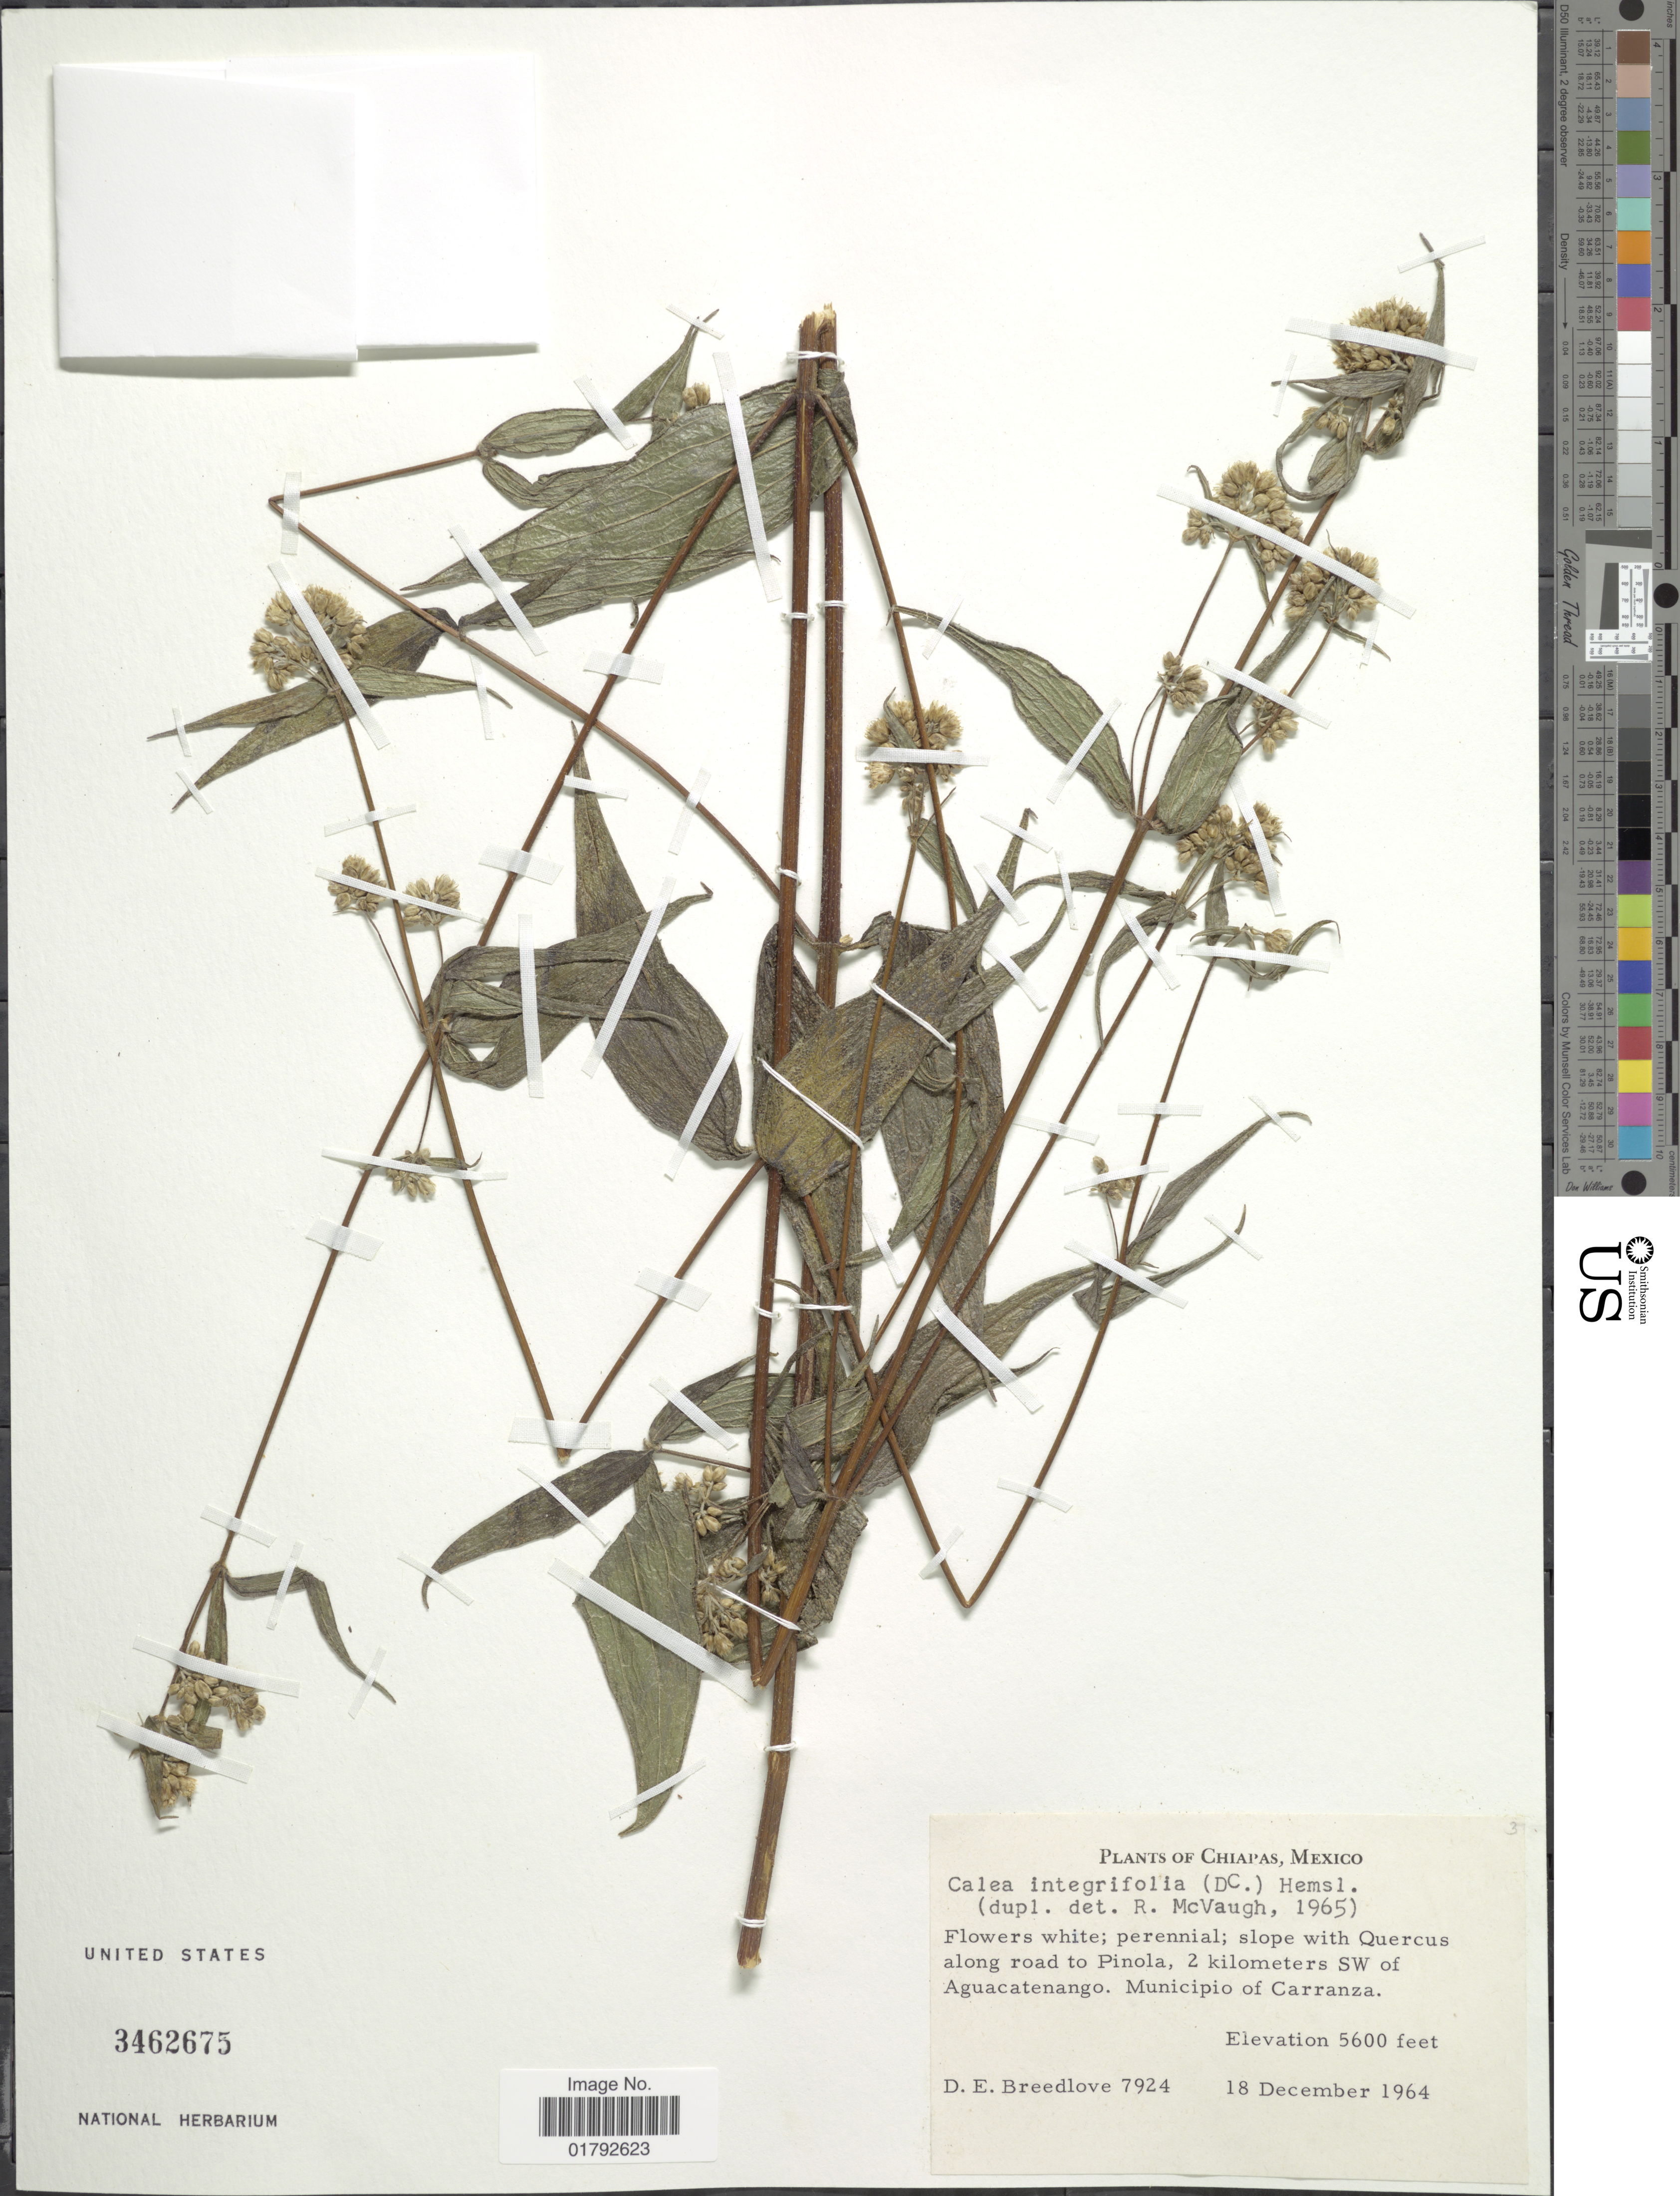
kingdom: Plantae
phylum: Tracheophyta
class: Magnoliopsida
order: Asterales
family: Asteraceae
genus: Alloispermum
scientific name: Alloispermum integrifolium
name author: (DC.) H. Rob.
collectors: D. E. Breedlove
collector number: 7924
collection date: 1964-12-18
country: Mexico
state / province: Chiapas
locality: Slope along road to Pinola, 2 kilometers SW of Aguacatenango, Municipio of Carranza.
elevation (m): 1707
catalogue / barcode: US 3462675